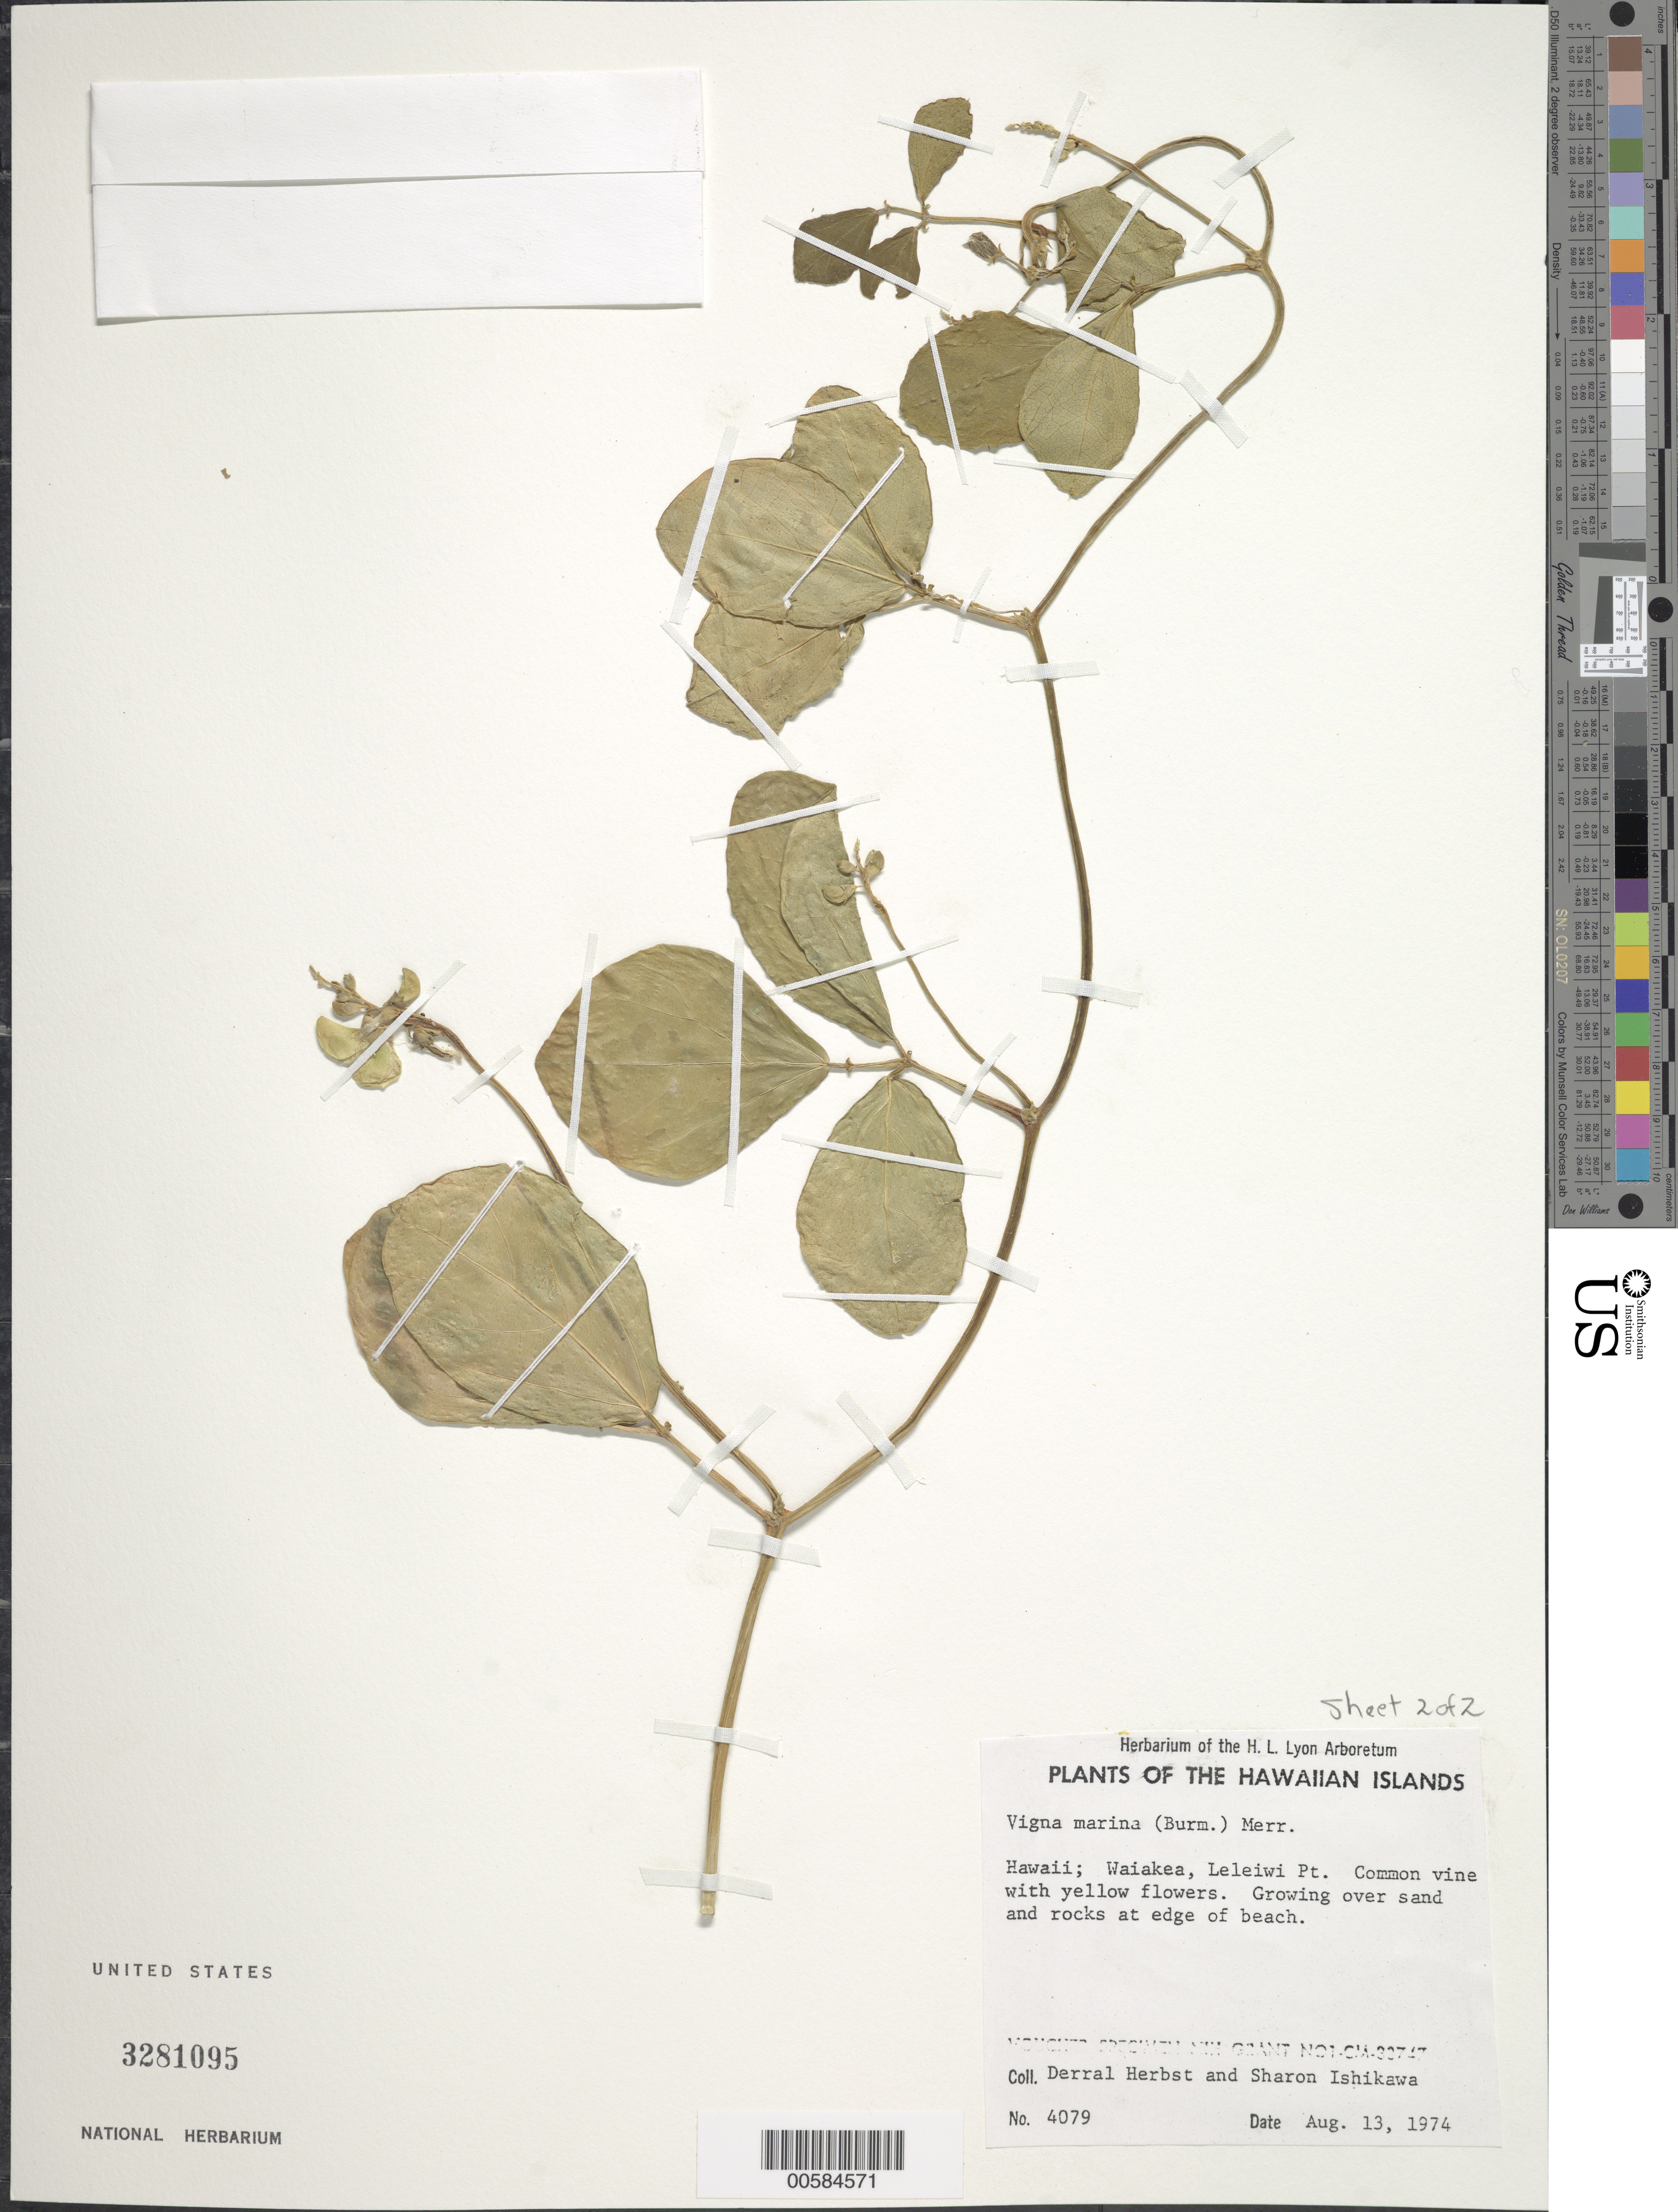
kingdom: Plantae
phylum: Tracheophyta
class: Magnoliopsida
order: Fabales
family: Fabaceae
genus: Vigna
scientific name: Vigna marina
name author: (Burm.) Merr.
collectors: D. R. Herbst & S. Ishikawa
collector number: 4079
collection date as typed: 13 Aug 1974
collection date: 1974-08-13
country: United States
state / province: Hawaii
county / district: Hawaii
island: Hawaii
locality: Waiakea, Leleiwi Pt.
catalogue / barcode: US 3281095